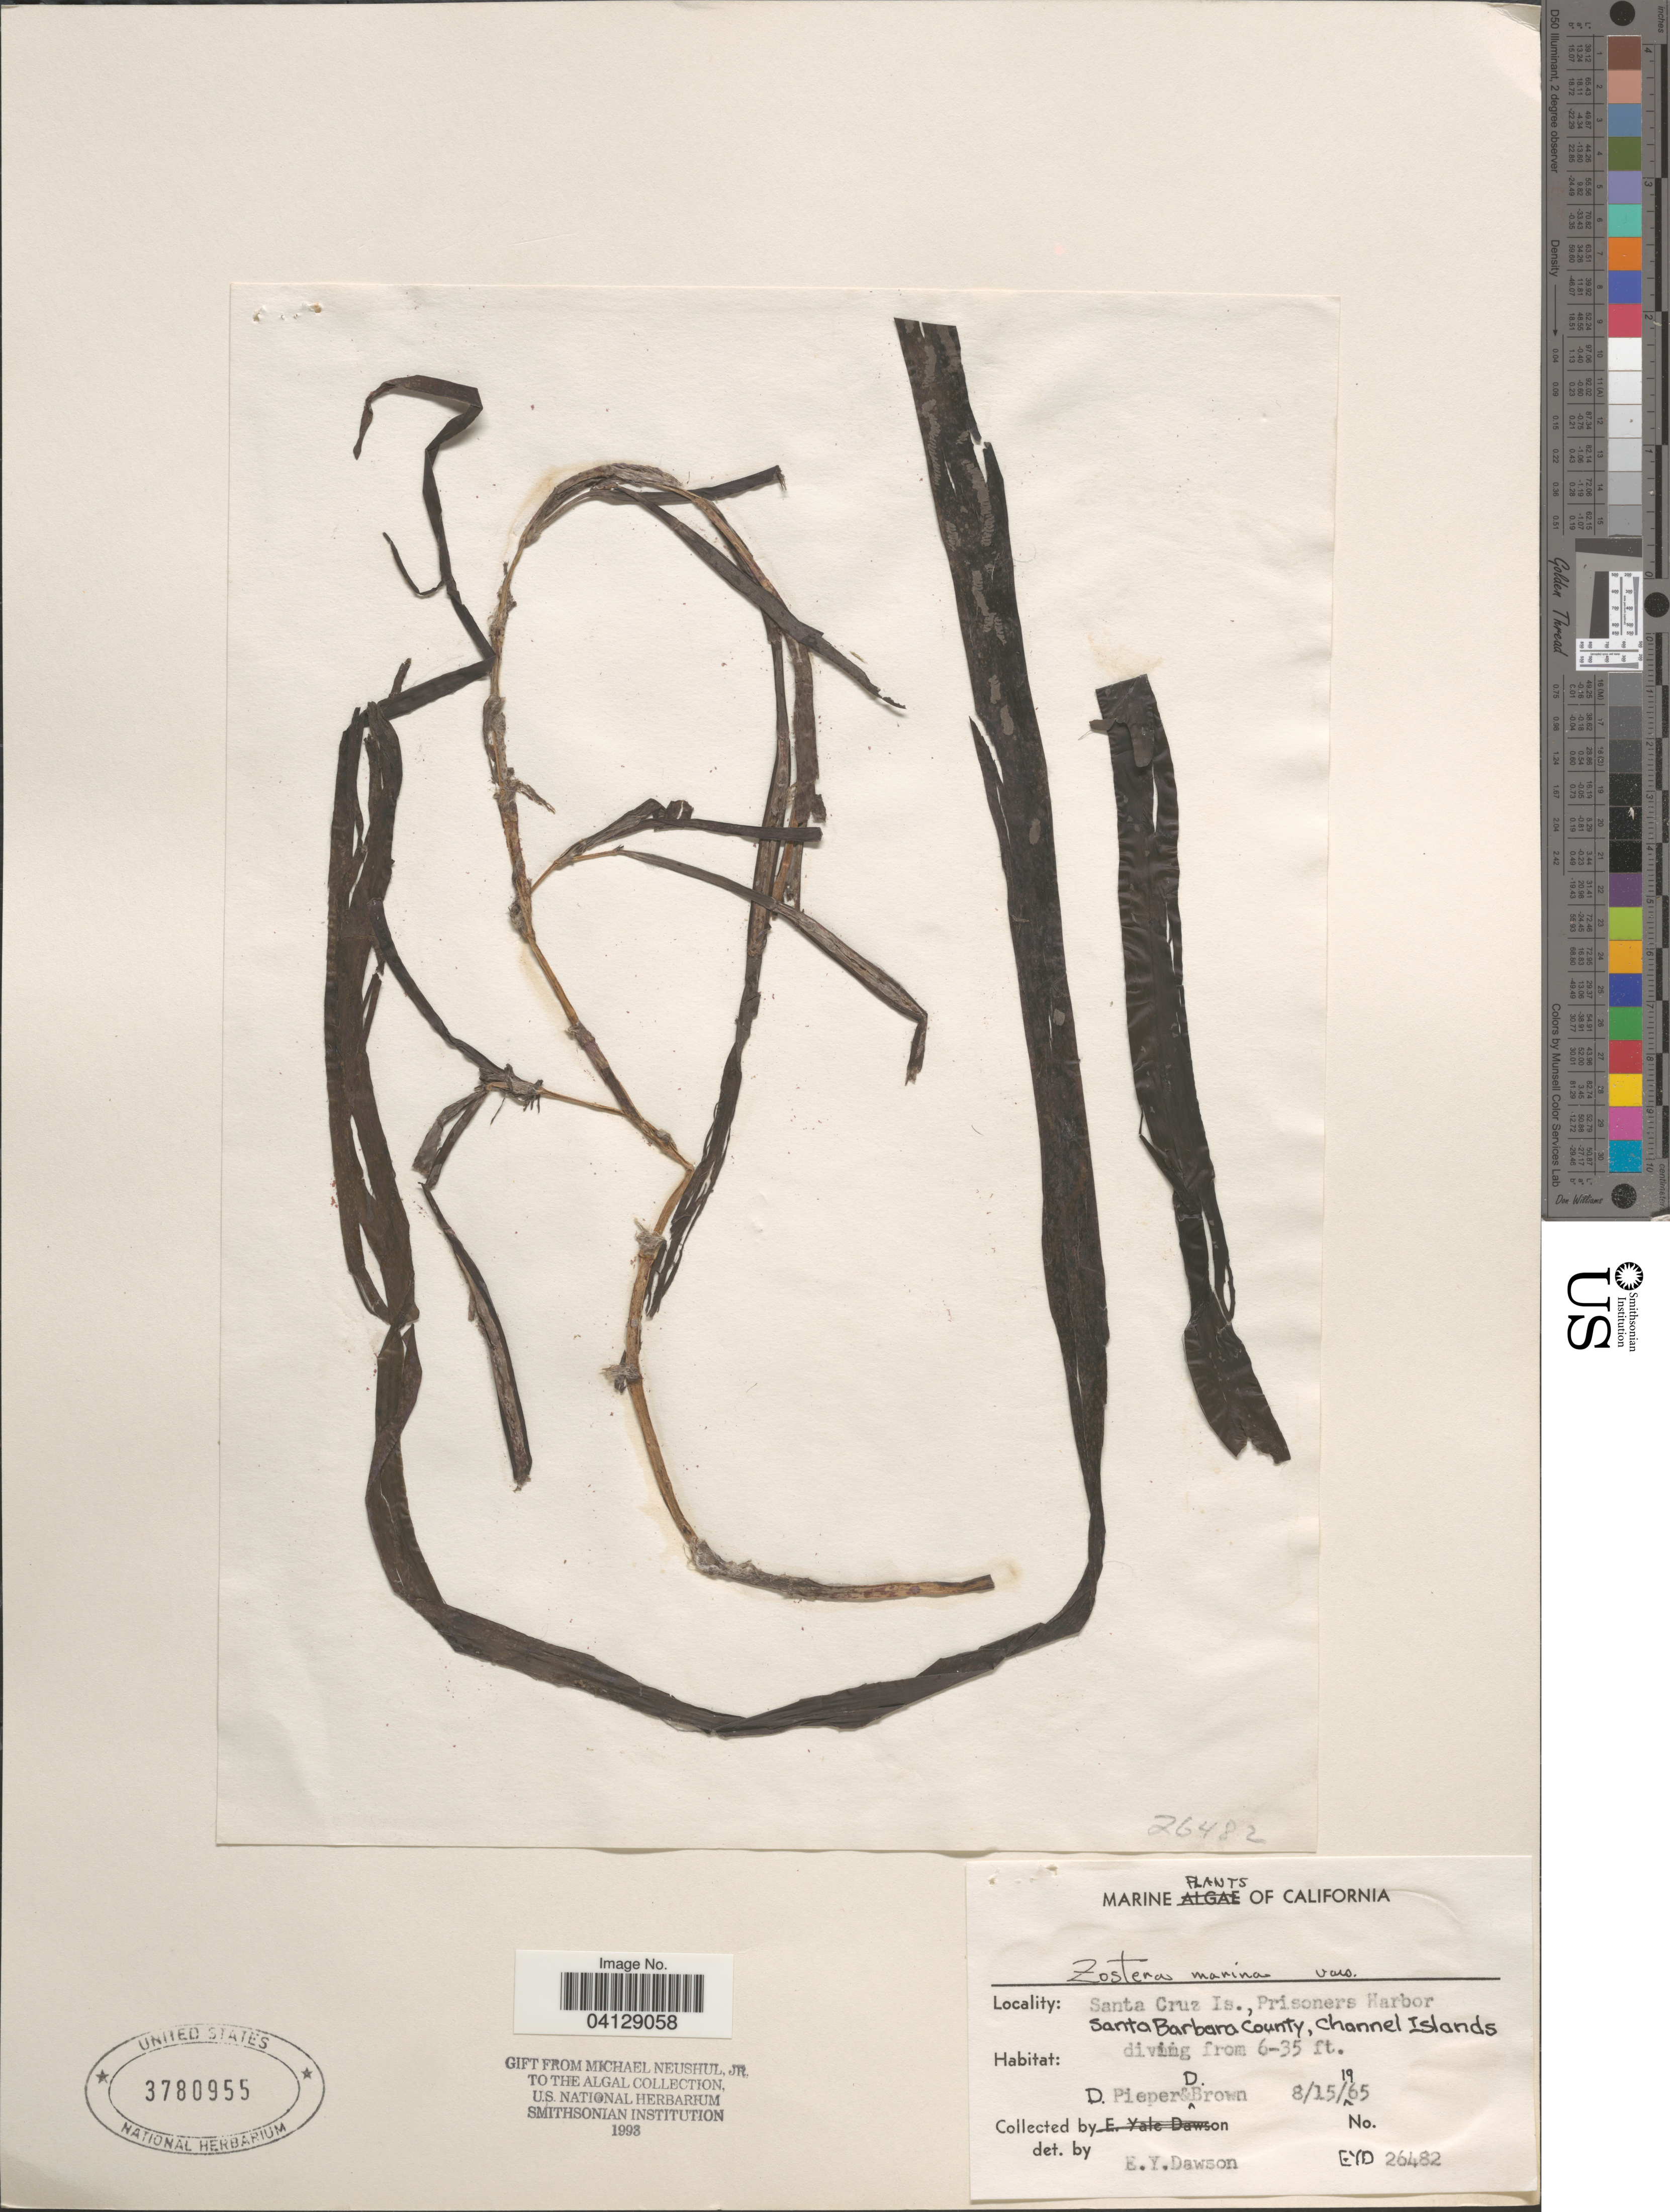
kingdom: Plantae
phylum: Tracheophyta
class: Liliopsida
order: Alismatales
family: Zosteraceae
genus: Zostera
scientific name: Zostera marina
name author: L.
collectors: D. Pieper & D. Brown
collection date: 1965-08-15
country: United States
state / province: California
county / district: Santa Barbara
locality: Santa Cruz Is., Prisoners Harbor. Santa Barbara County, Channel Islands.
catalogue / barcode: US 3780955